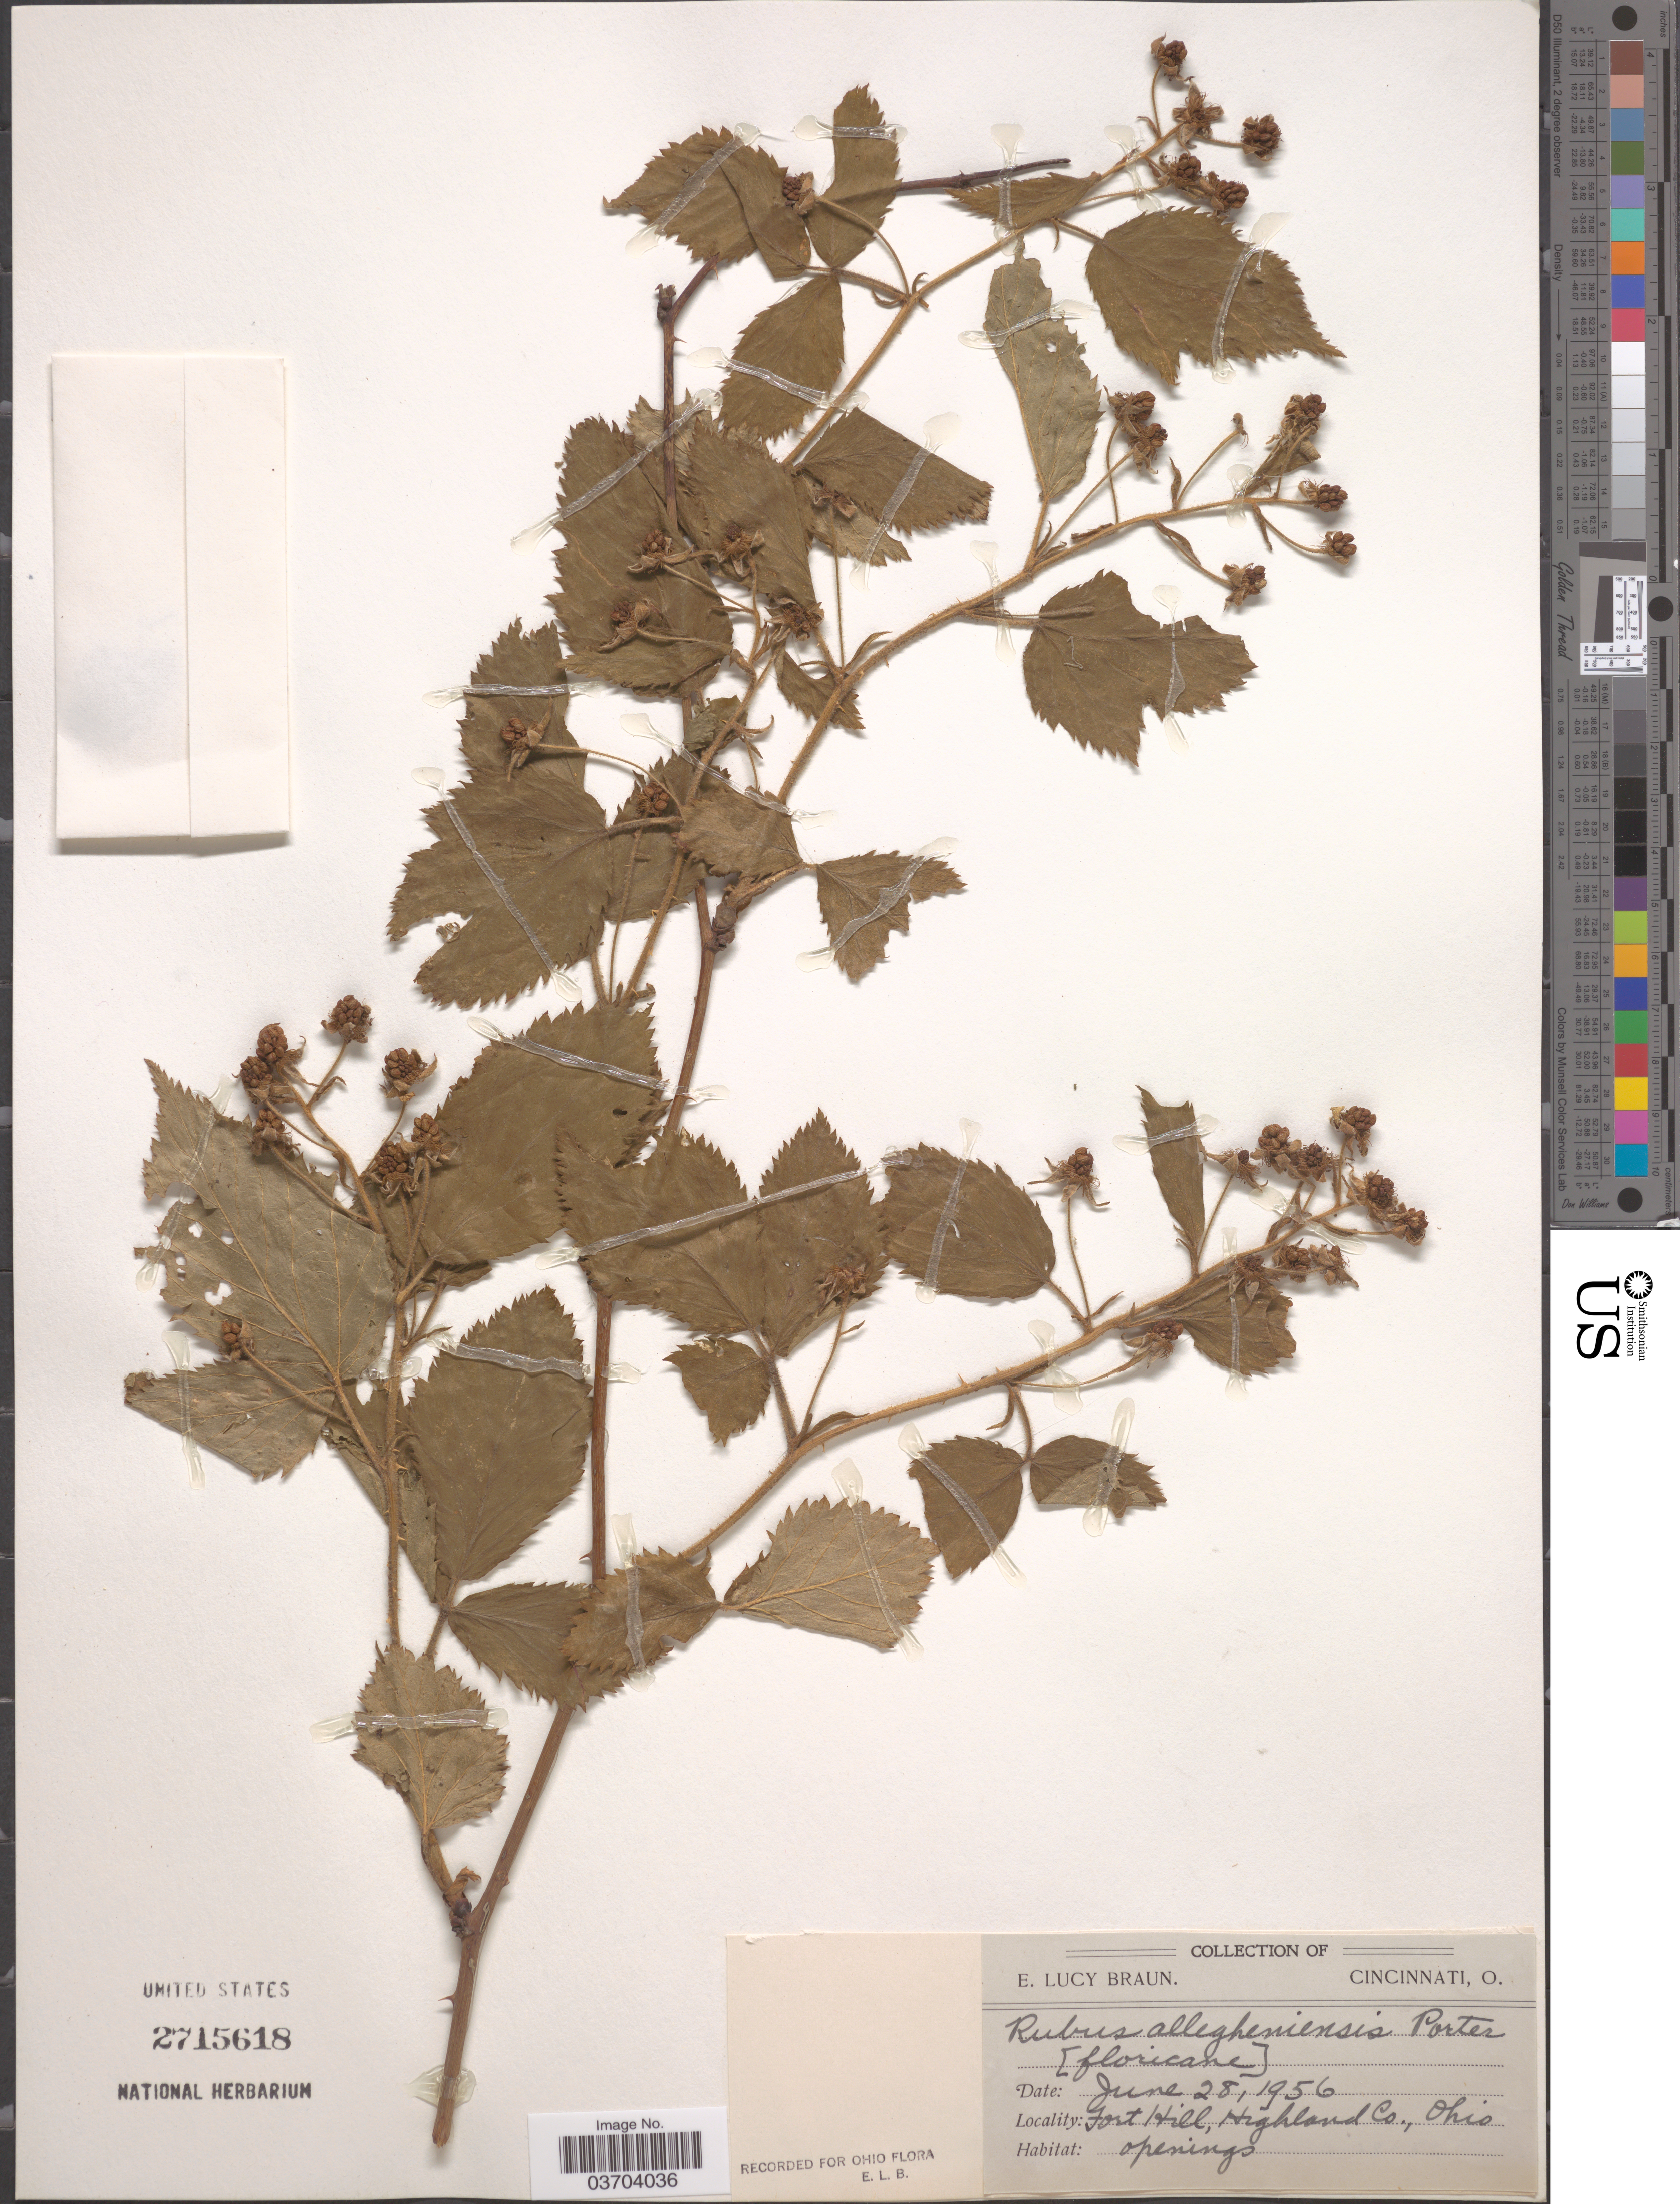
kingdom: Plantae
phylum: Tracheophyta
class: Magnoliopsida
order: Rosales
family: Rosaceae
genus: Rubus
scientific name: Rubus allegheniensis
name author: Porter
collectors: E. L. Braun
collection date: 1956-06-28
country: United States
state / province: Ohio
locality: Fort Hill, Highland Co.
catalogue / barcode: US 2715618